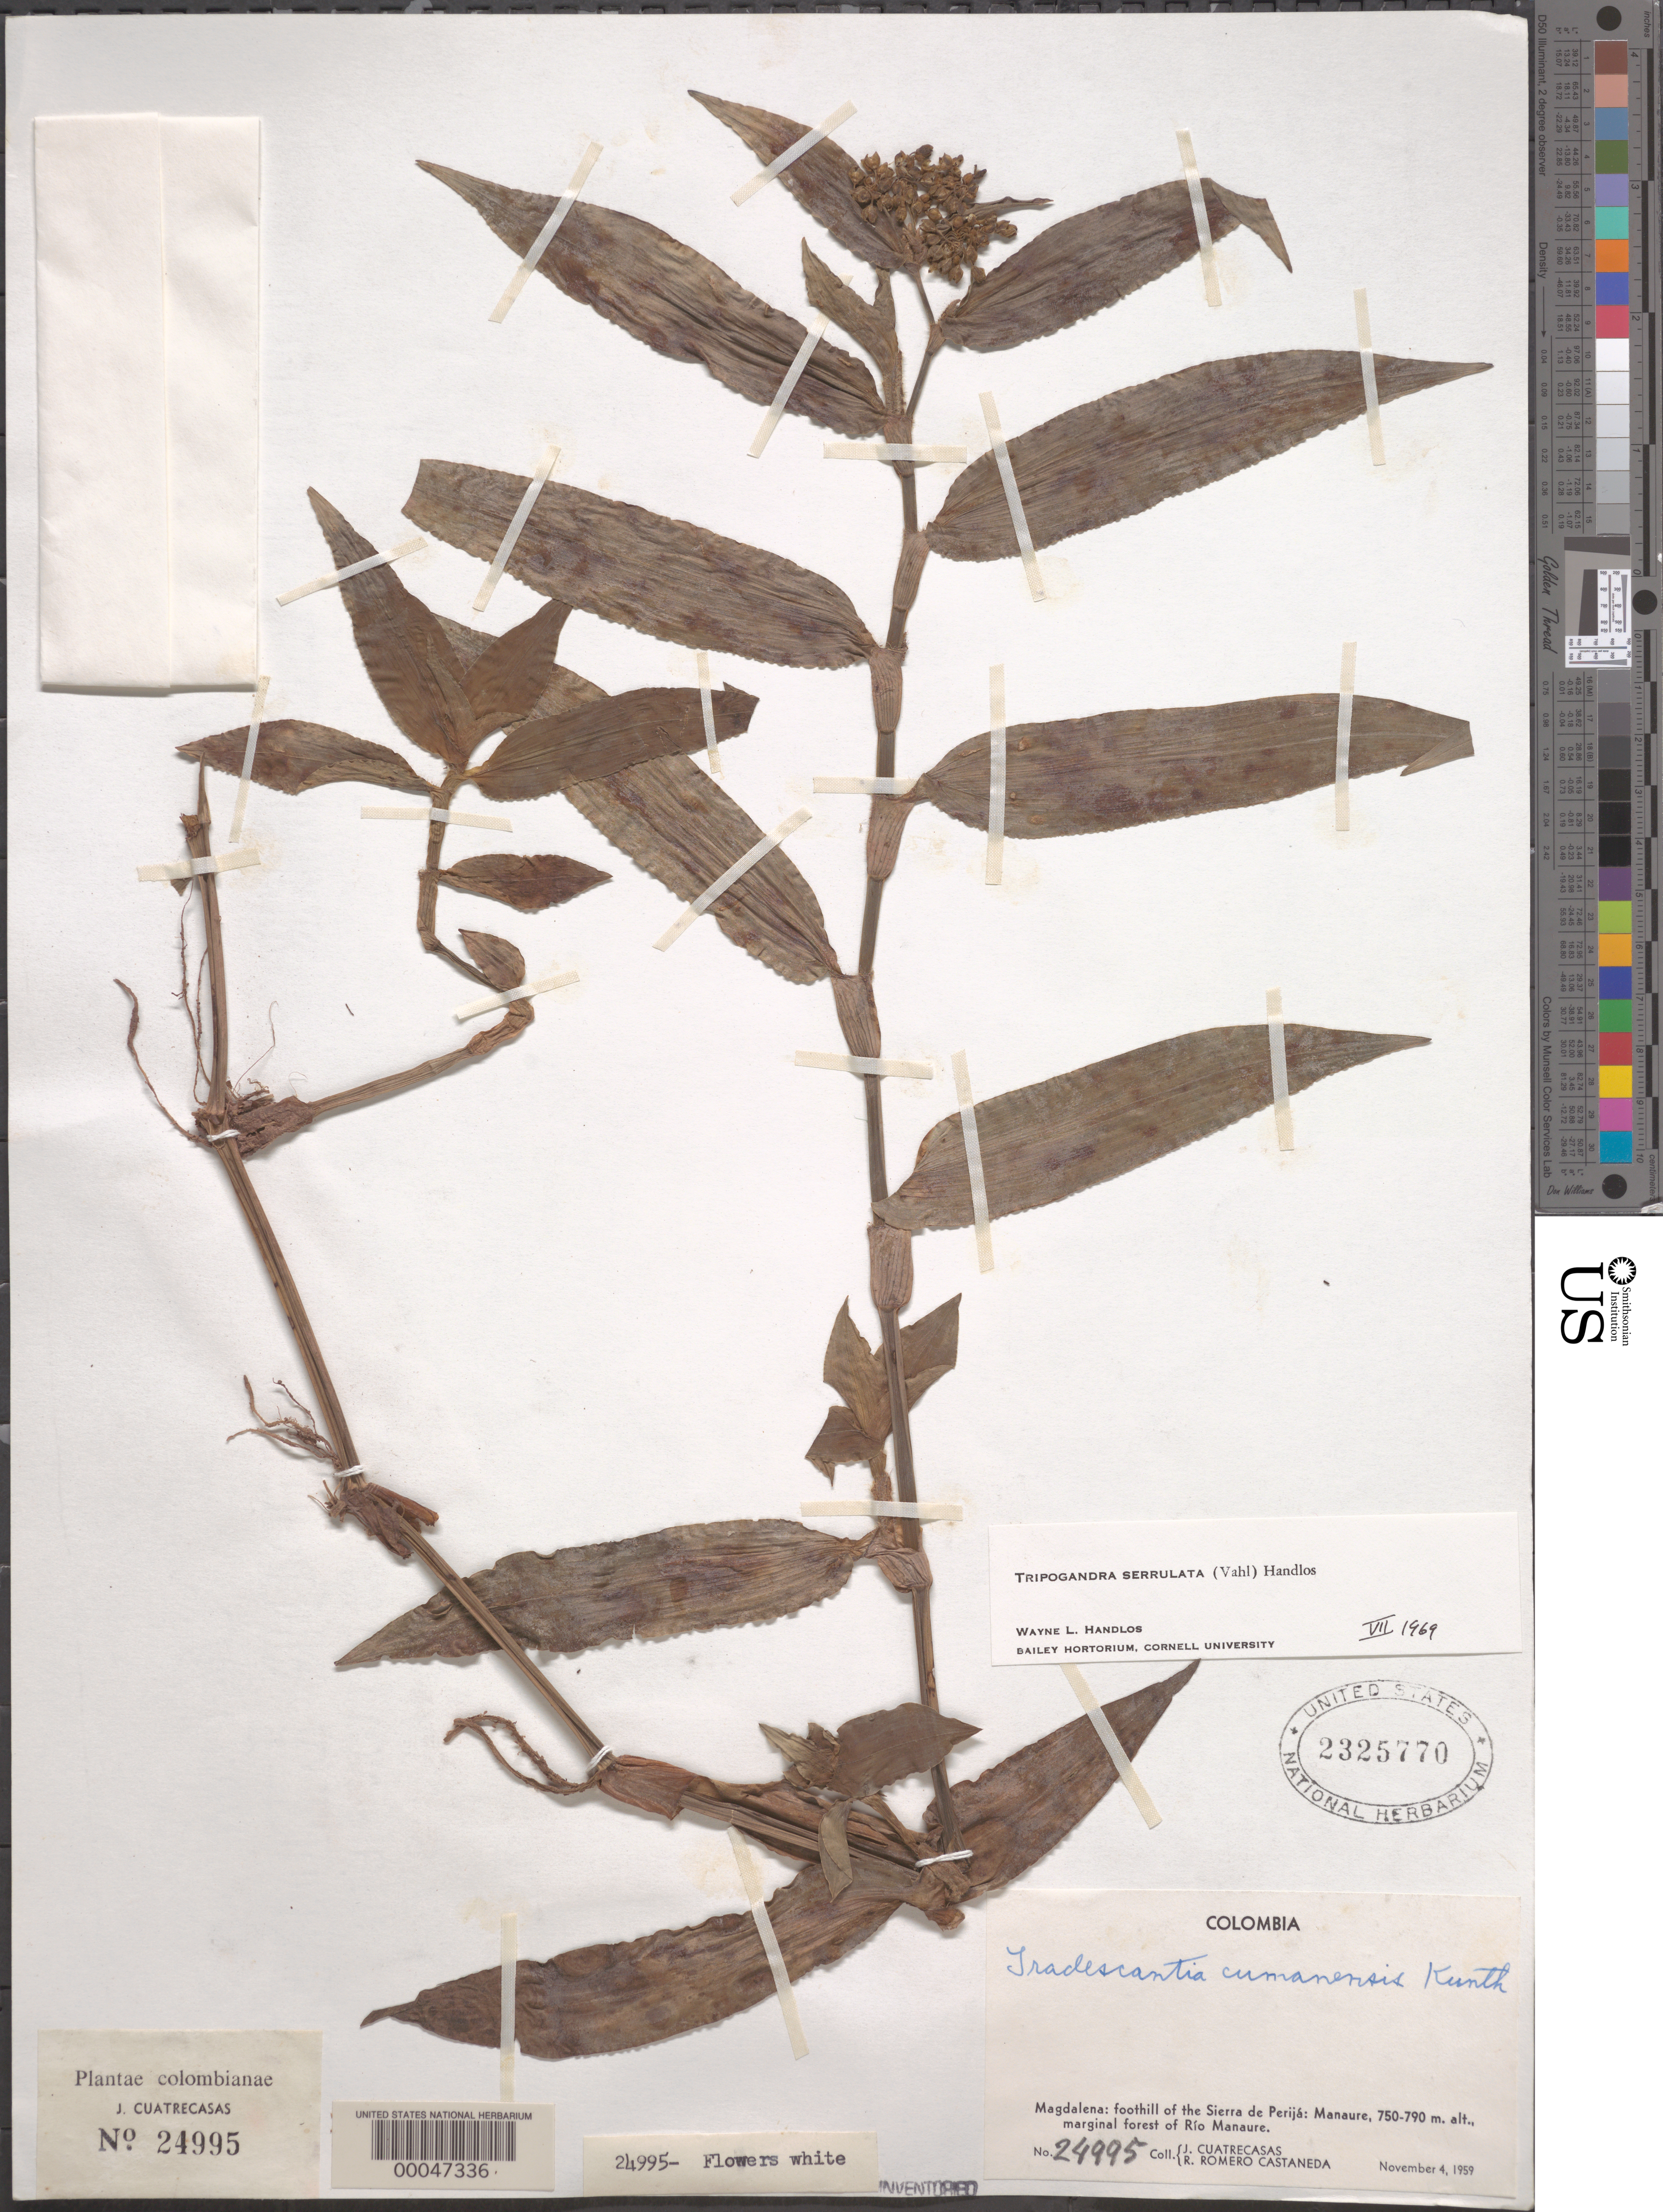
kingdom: Plantae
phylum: Tracheophyta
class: Liliopsida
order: Commelinales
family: Commelinaceae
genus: Tripogandra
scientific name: Tripogandra serrulata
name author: (Vahl) Handlos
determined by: Handlos, W. L.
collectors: J. Cuatrecasas & R. Romero Castañeda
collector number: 24995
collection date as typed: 04 Nov 1959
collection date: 1959-11-04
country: Colombia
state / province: Magdalena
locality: Sierra de Perija; Manaure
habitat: Marginal forest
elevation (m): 750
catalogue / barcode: US 2325770